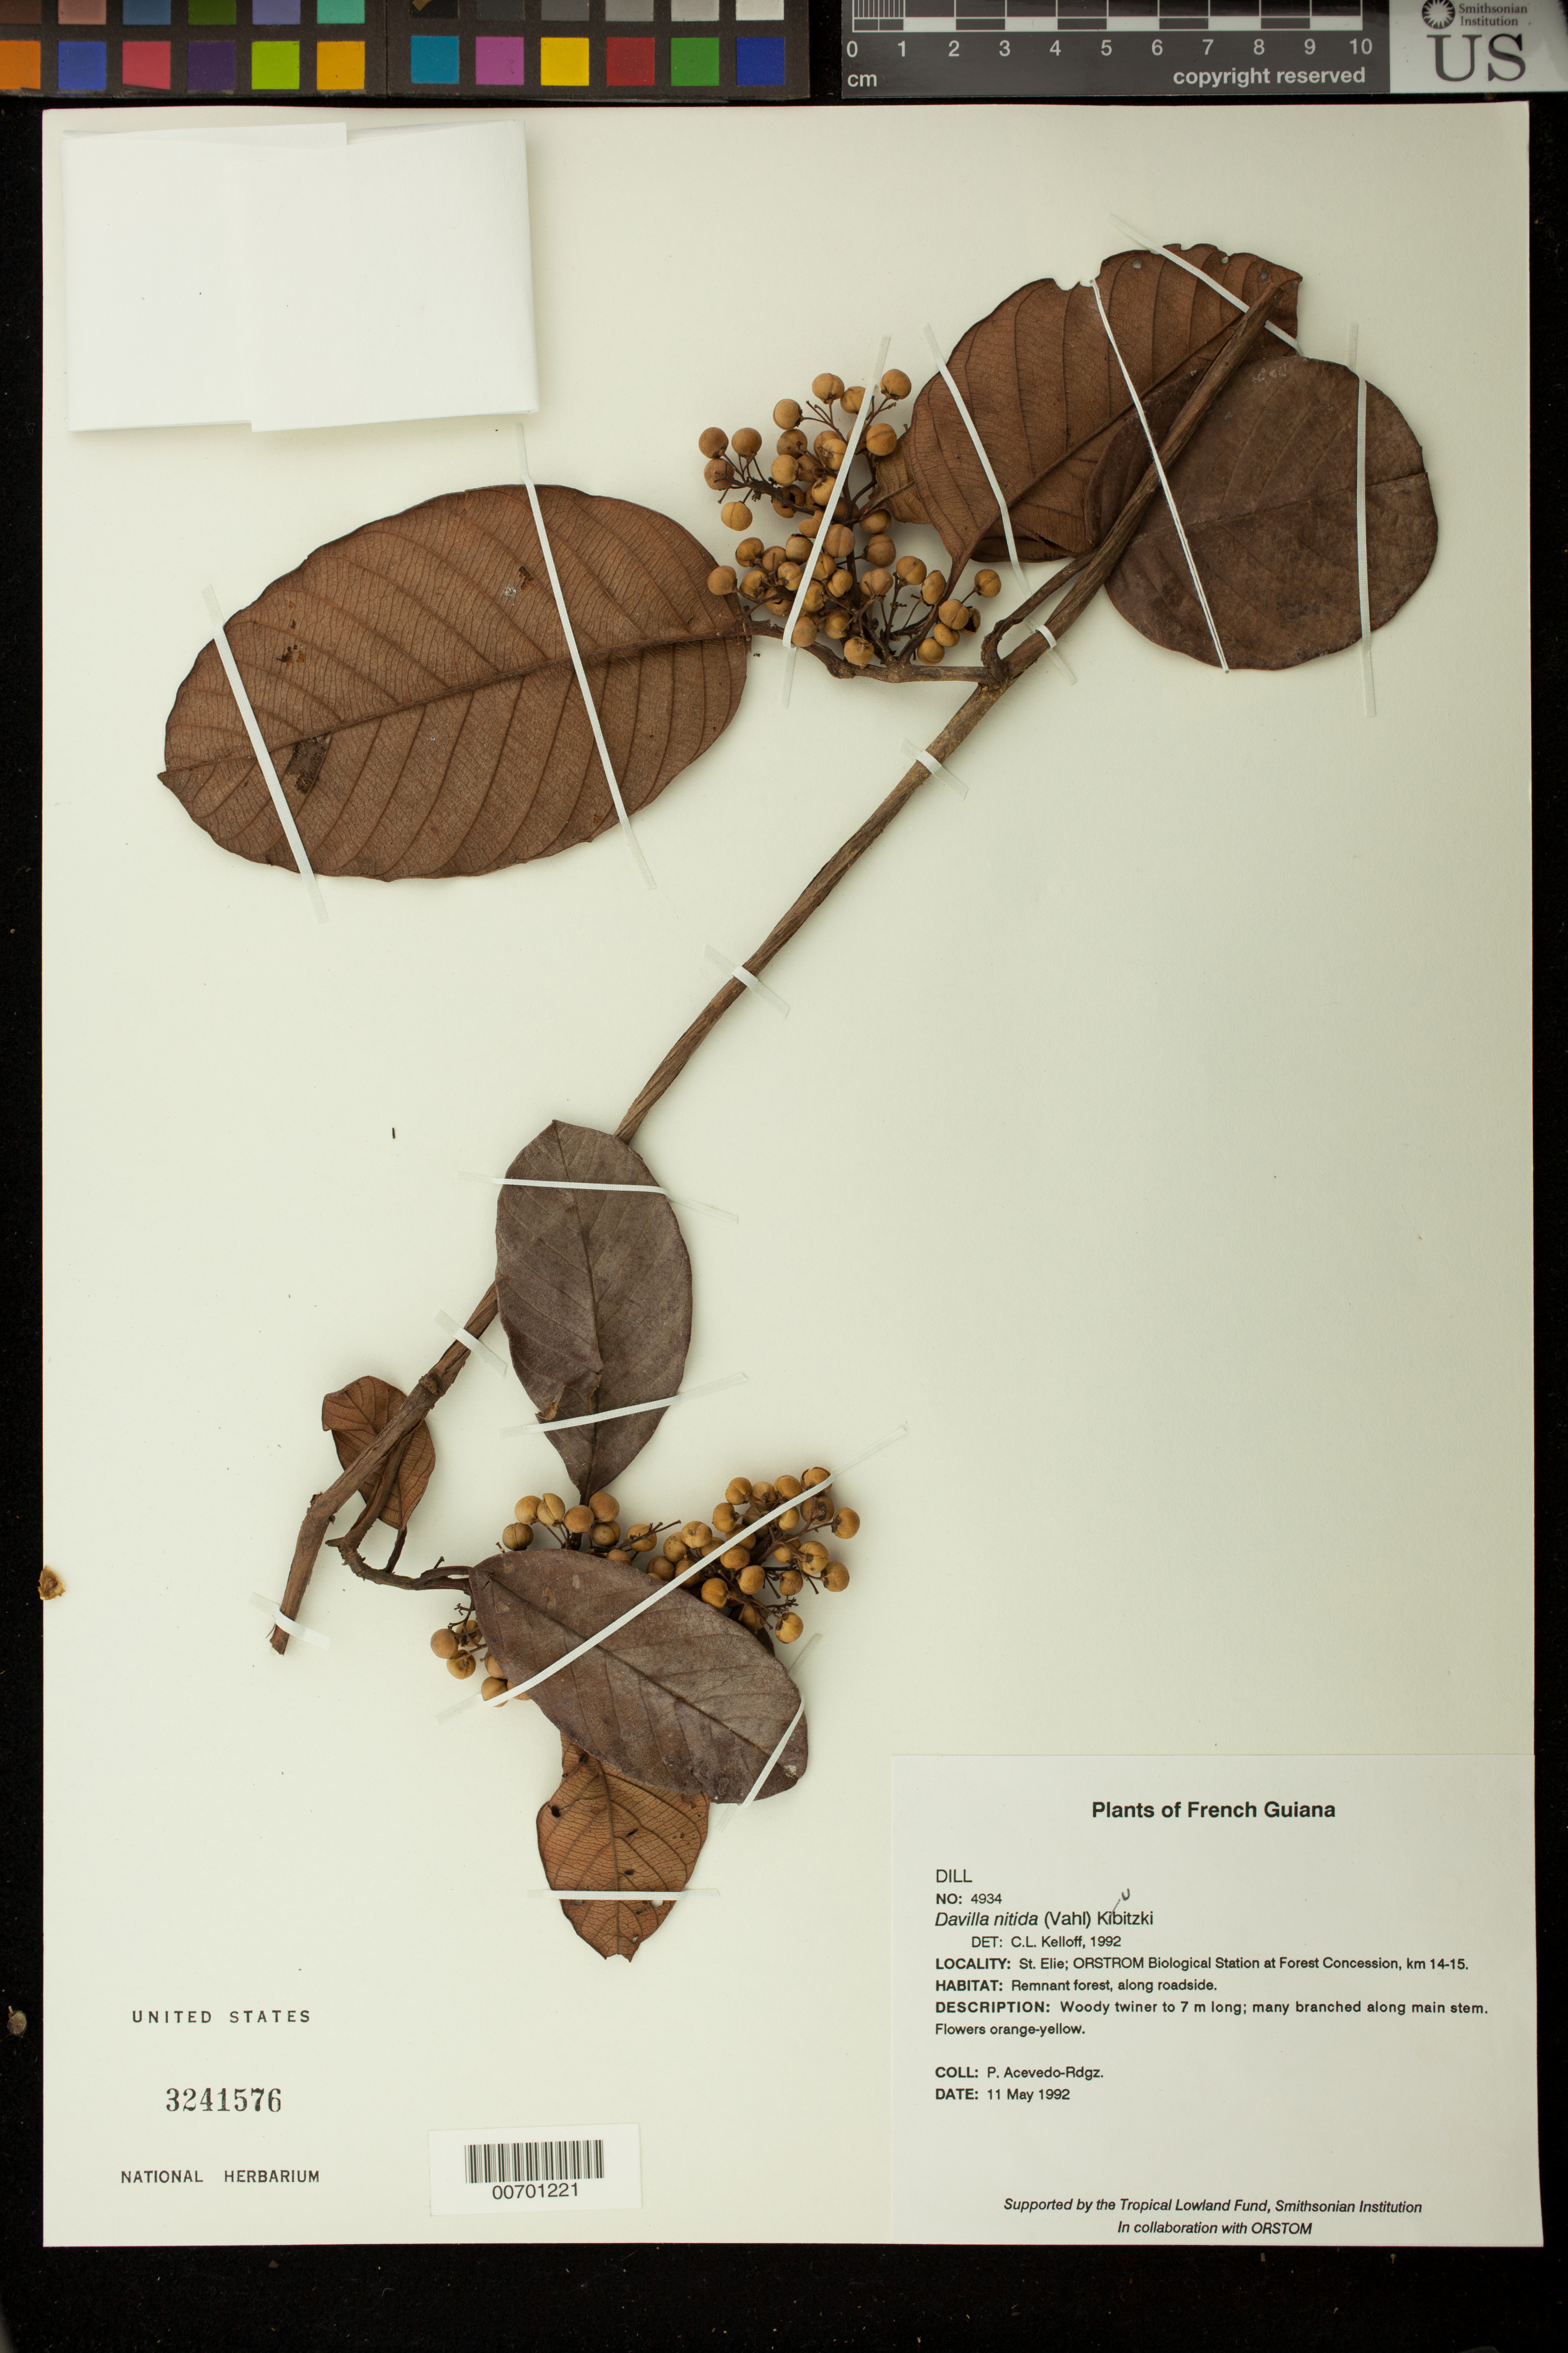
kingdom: Plantae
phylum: Tracheophyta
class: Magnoliopsida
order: Dilleniales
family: Dilleniaceae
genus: Davilla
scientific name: Davilla nitida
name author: (Vahl) Kubitzki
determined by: Kelloff, Carol L., (US), Smithsonian Institution - National Museum of Natural History (UNITED STATES)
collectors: P. Acevedo-Rodr.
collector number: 4934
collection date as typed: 11 May 1992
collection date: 1992-05-11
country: French Guiana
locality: St. Elie; ORSTROM Biological Station at Forest Concession, km 14-15.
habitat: Remnant forest, along roadside.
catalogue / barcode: US 3241576